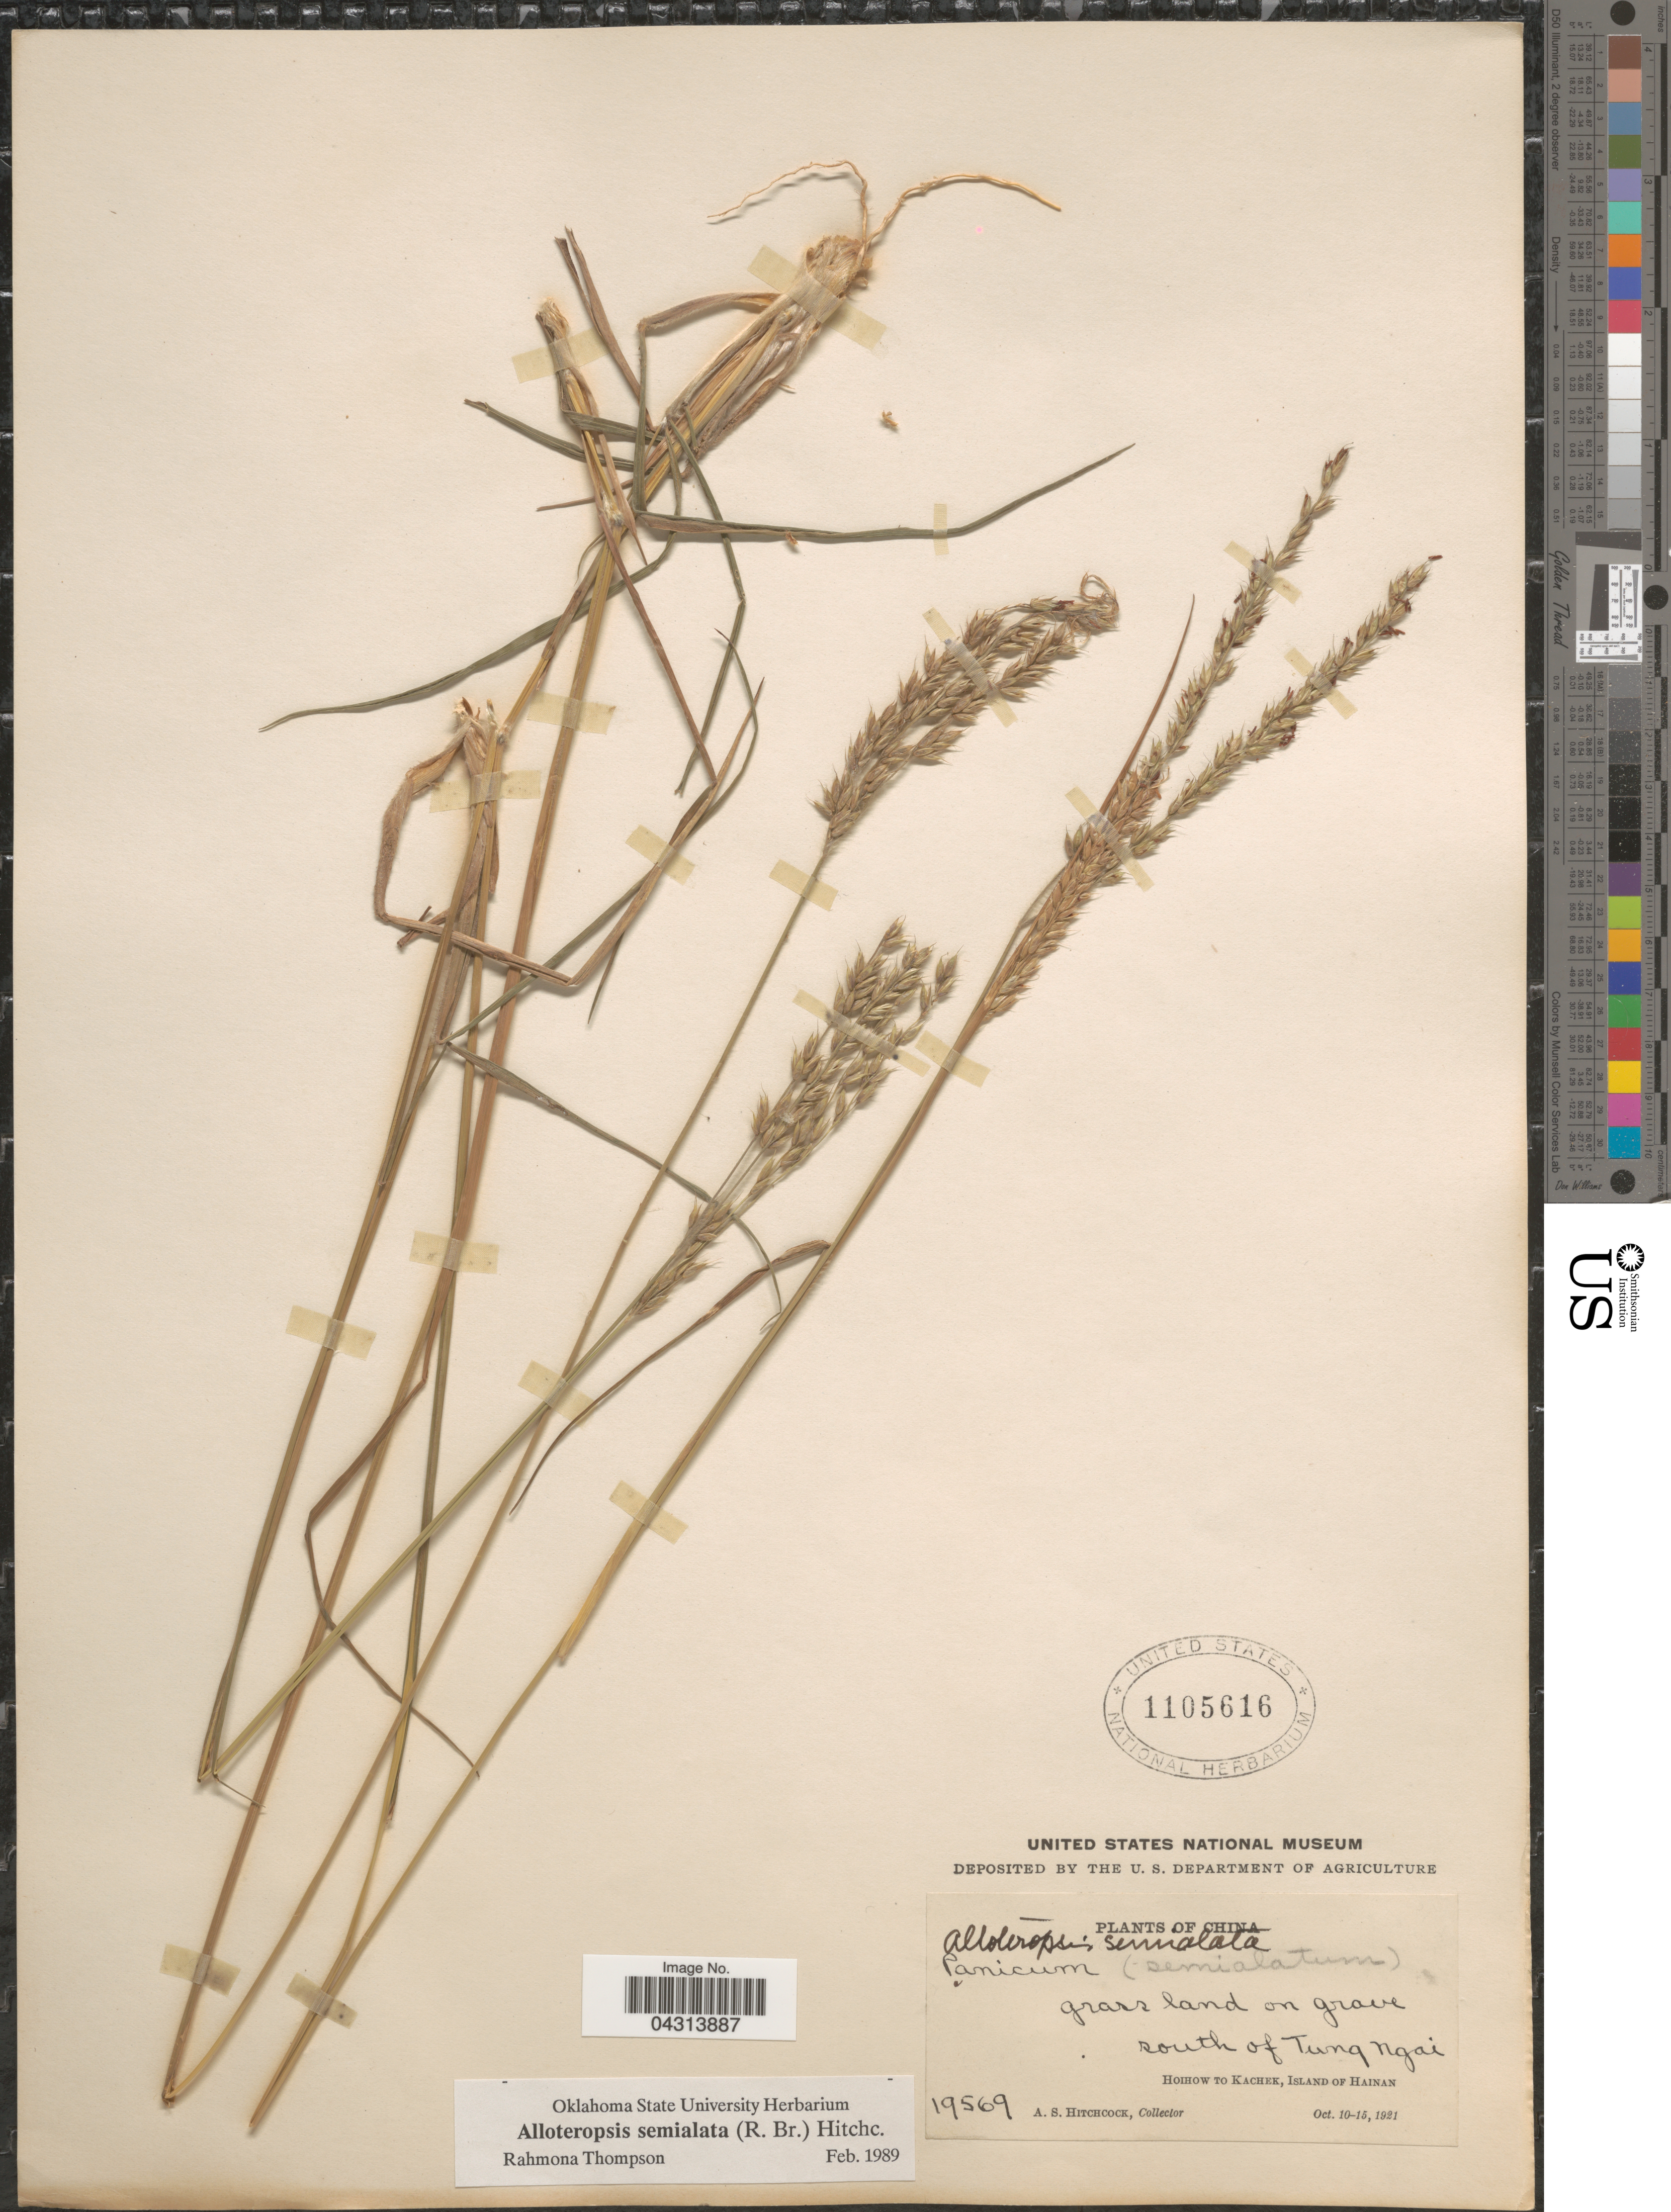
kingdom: Plantae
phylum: Tracheophyta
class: Liliopsida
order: Poales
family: Poaceae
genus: Alloteropsis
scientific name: Alloteropsis semialata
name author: (R. Br.) Hitchc.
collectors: A. S. Hitchcock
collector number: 19569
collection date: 1921-10-10/1921-10-15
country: China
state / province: Hainan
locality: Grass land on grave south of Tung Ngai. Hoihow To Kachek, Island of Hianan.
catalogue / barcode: US 1105616